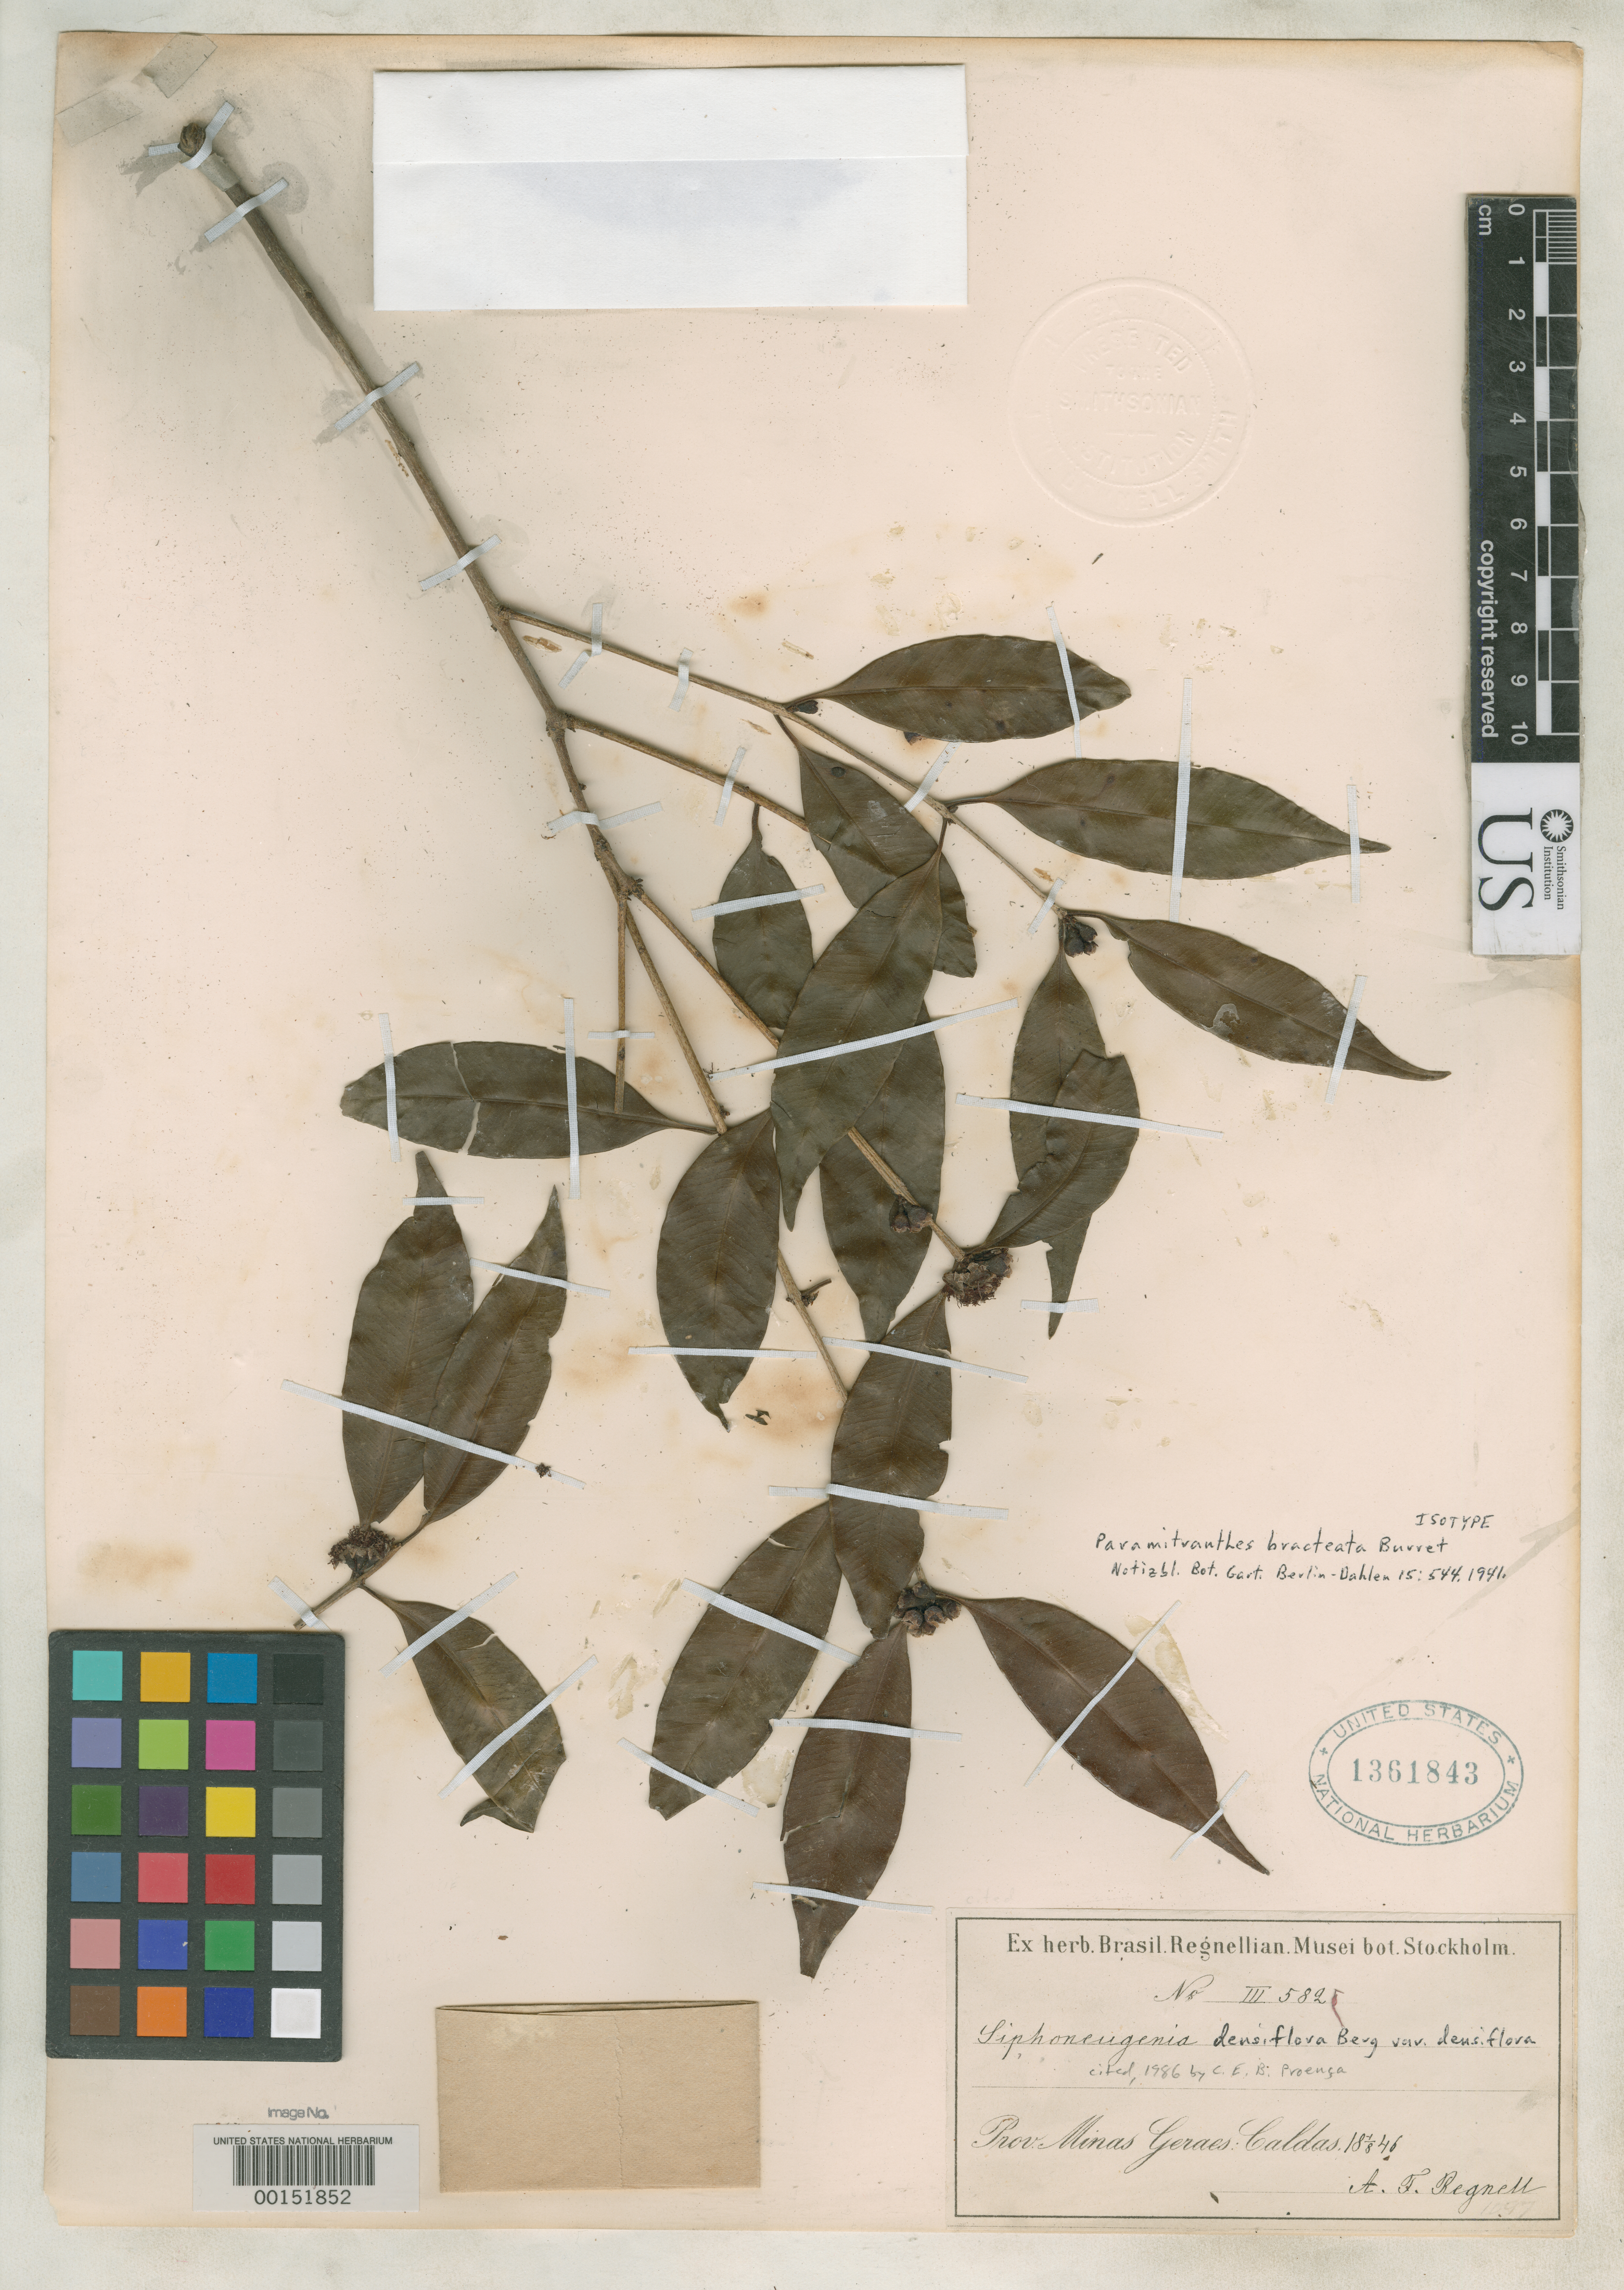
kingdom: Plantae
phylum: Tracheophyta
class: Magnoliopsida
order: Myrtales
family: Myrtaceae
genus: Paramitranthes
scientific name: Paramitranthes bracteata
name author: Burret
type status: Isotype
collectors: A. F. Regnell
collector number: III 582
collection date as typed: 01 Aug 1846 or 08 Jan 1846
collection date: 1846-01-08 or 1846-08-01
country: Brazil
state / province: Minas Gerais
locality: Caldas.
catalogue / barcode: US 1361843